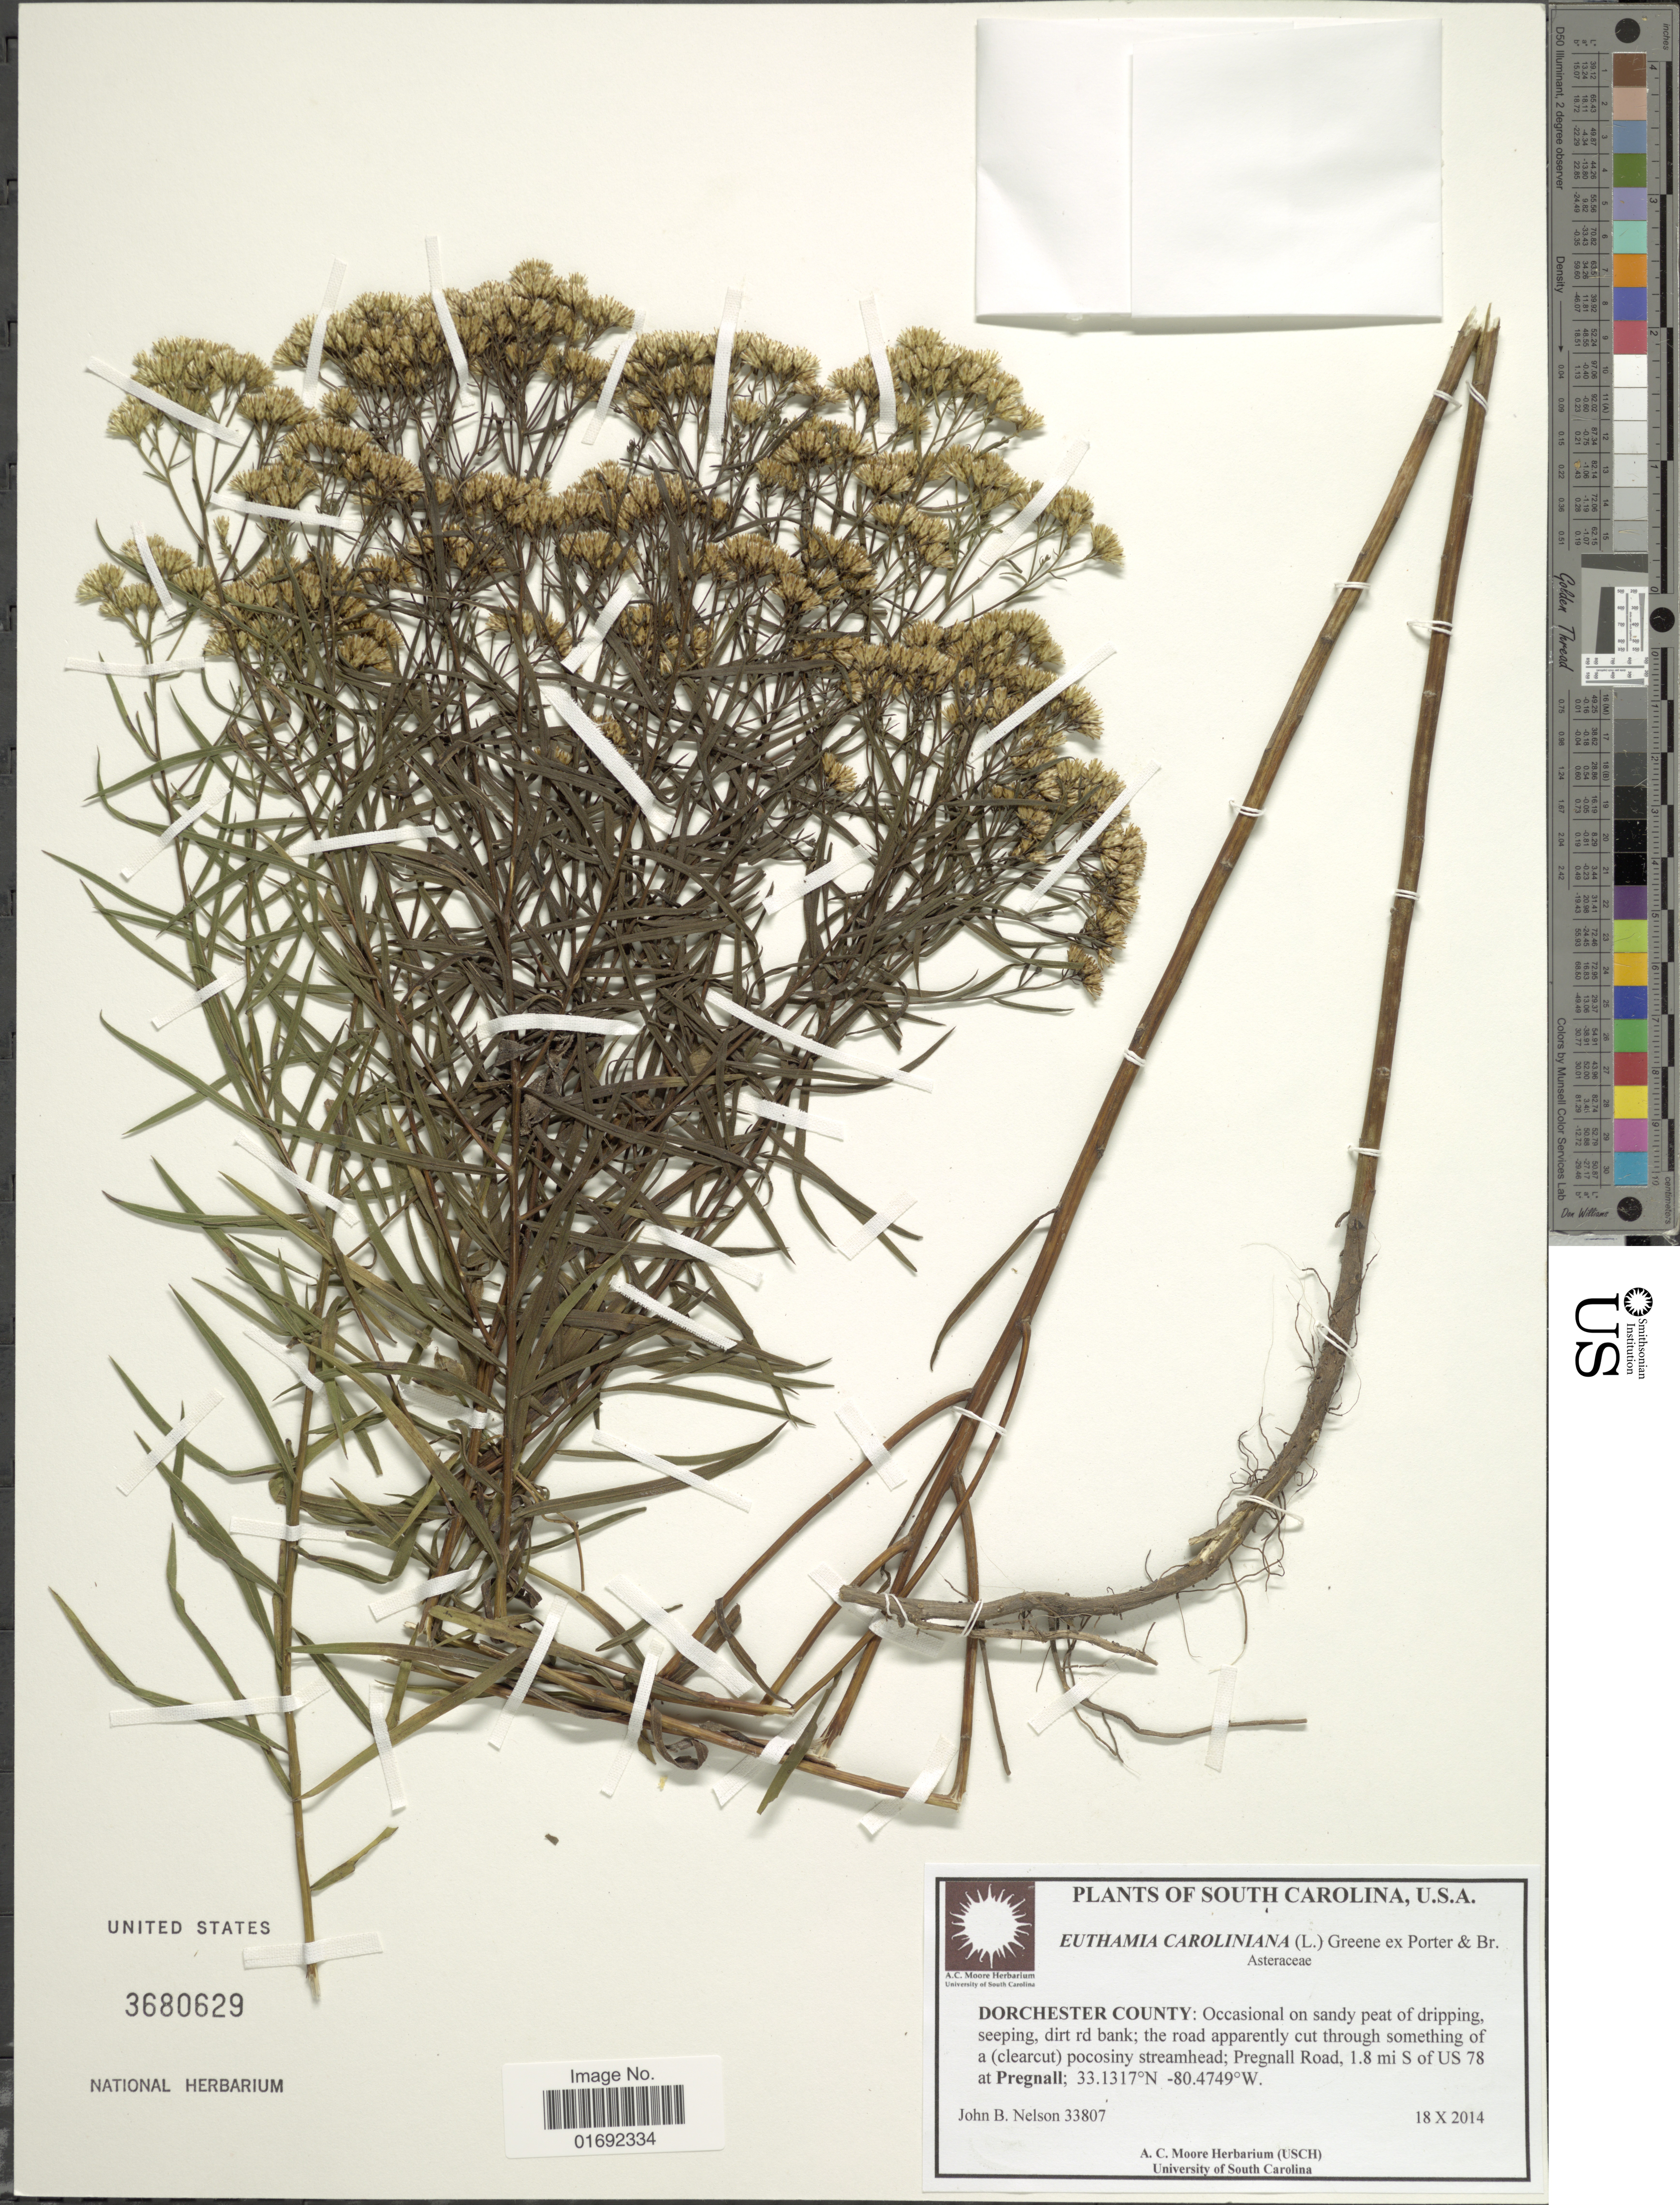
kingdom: Plantae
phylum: Tracheophyta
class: Magnoliopsida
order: Asterales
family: Asteraceae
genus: Euthamia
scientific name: Euthamia hirtipes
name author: (Fernald) Sieren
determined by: Urbatsch, Lowell E., Curator (LSU), Louisiana State University (UNITED STATES)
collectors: J. Nelson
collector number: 33807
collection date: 2014-10-18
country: United States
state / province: South Carolina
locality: Dorchester County, Pregnall Road, 1.8 mi S of US 78 at Pregnall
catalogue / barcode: US 3680629